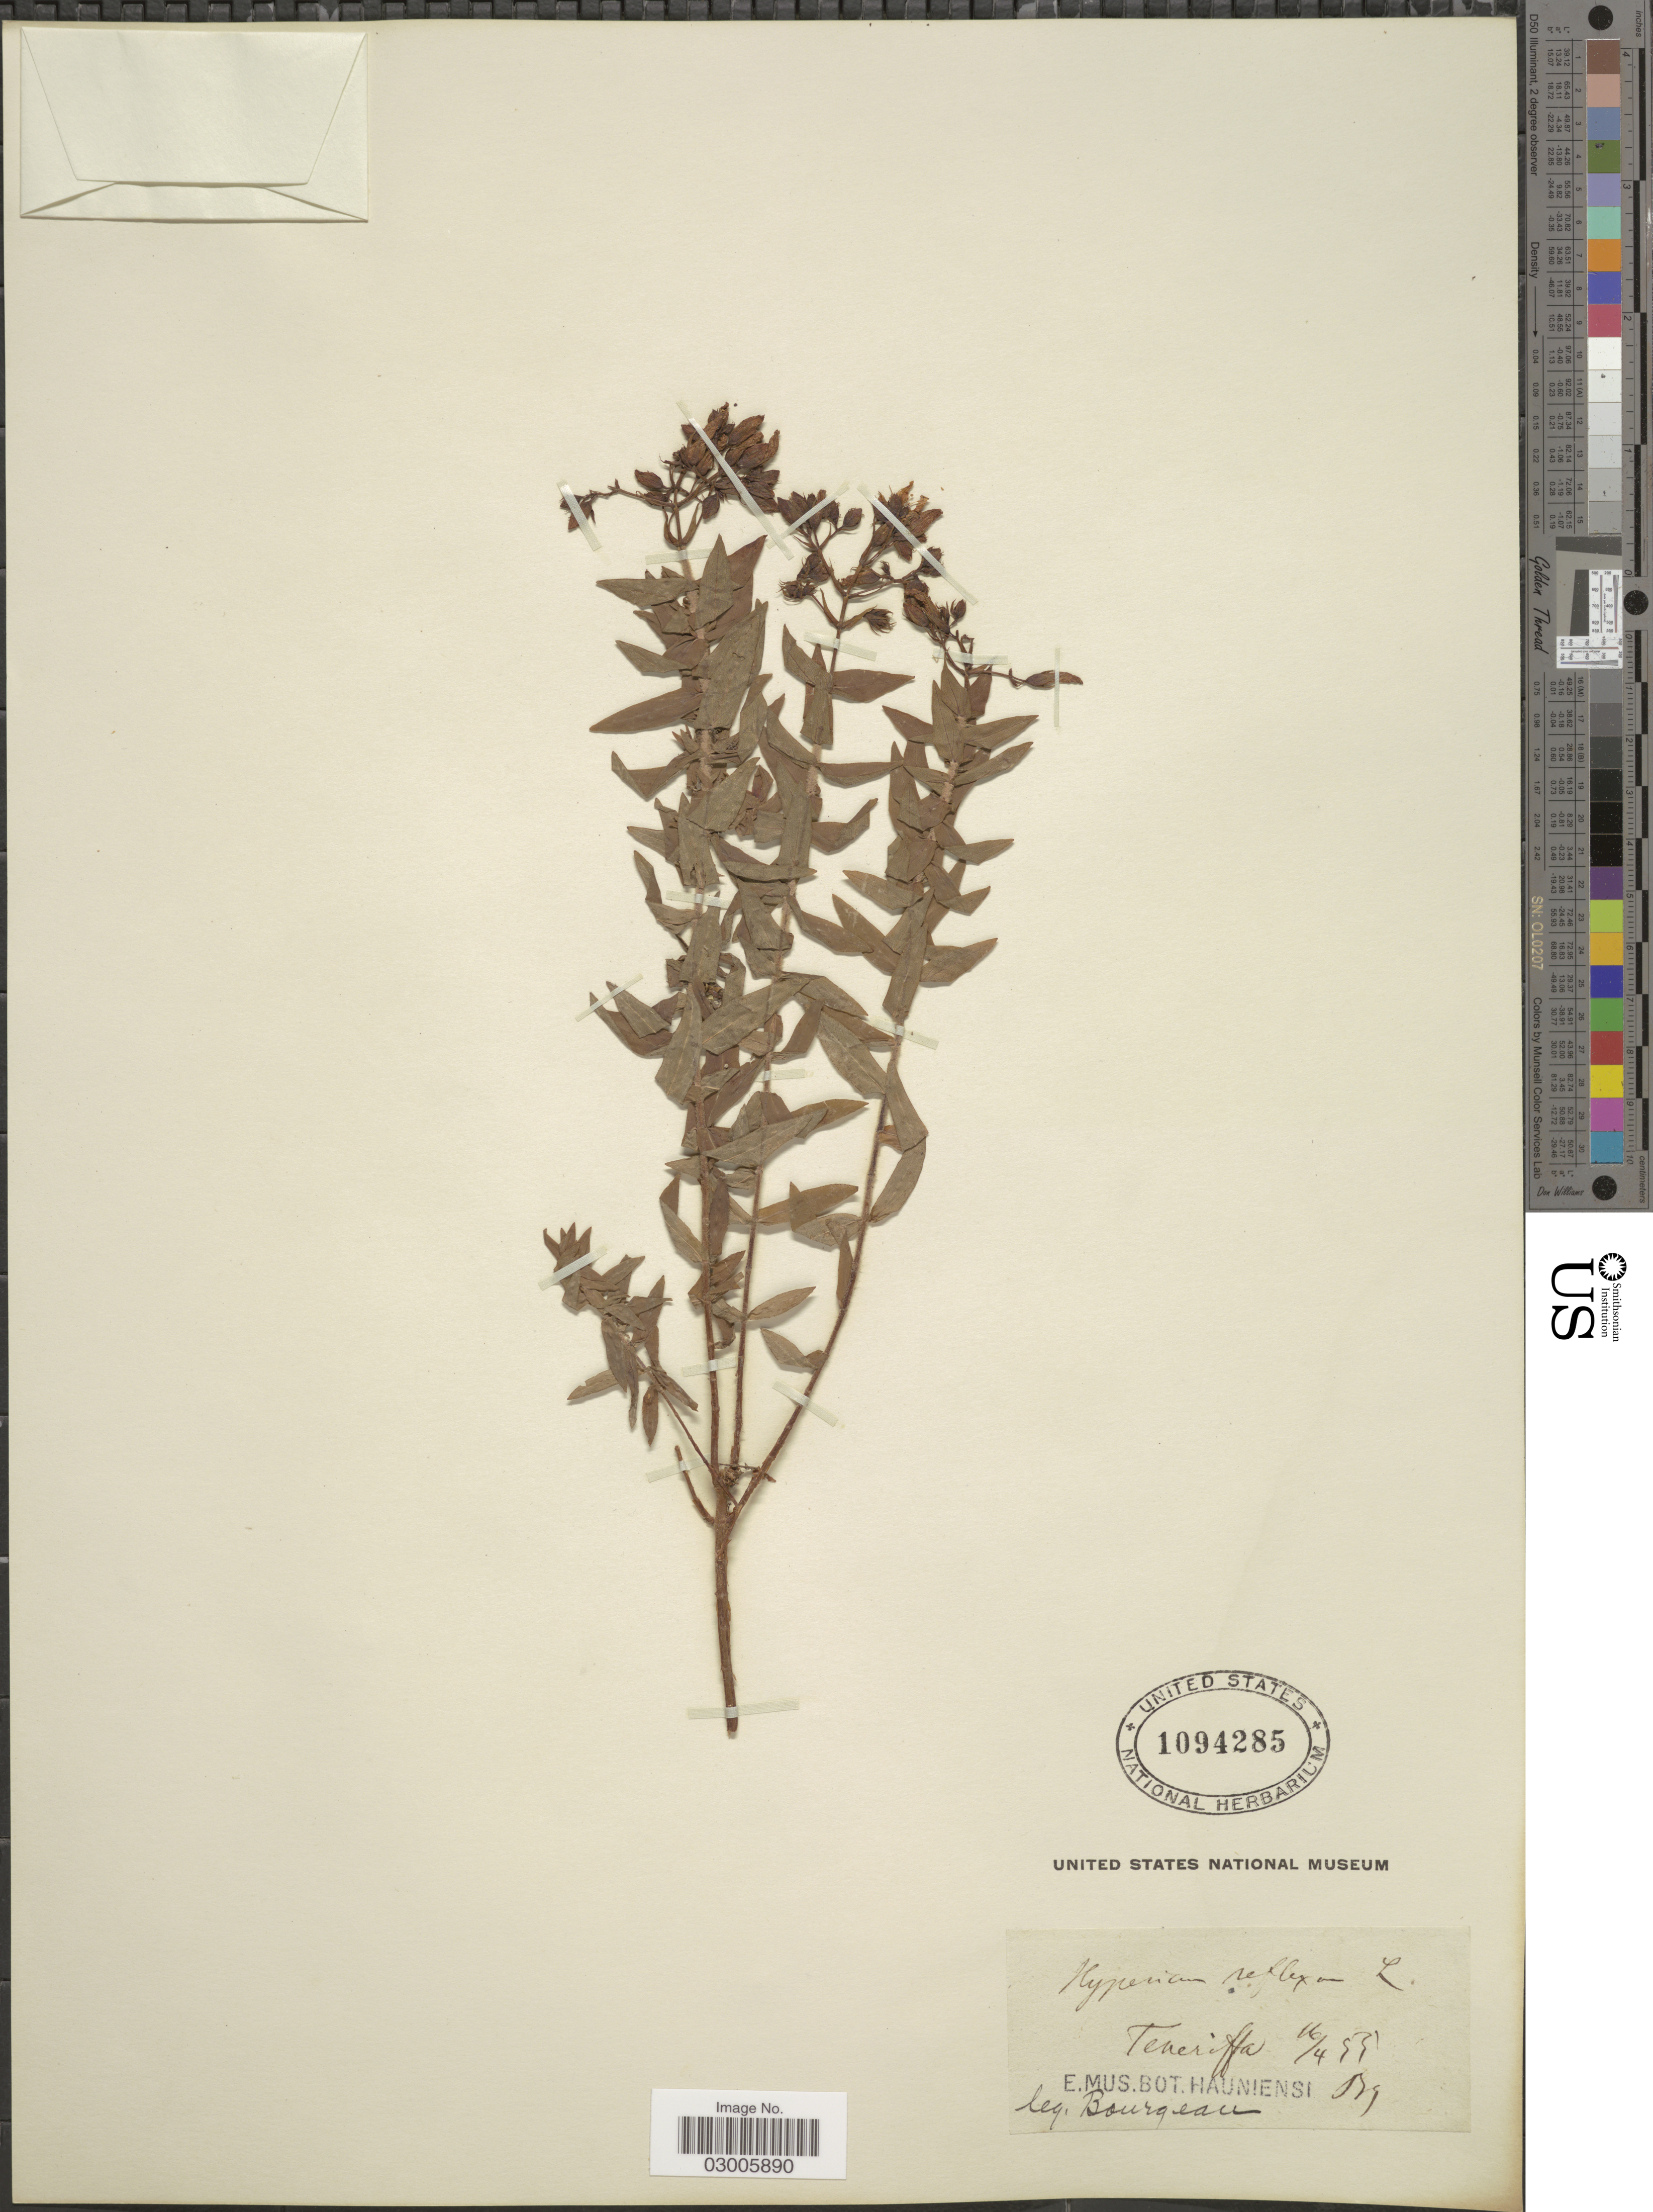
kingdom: Plantae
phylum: Tracheophyta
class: Magnoliopsida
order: Malpighiales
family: Hypericaceae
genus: Hypericum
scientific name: Hypericum reflexum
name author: L. f.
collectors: -. Bourgeau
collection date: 1931-04-16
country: Spain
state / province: Canarias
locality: Teneriffa.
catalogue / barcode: US 1094285